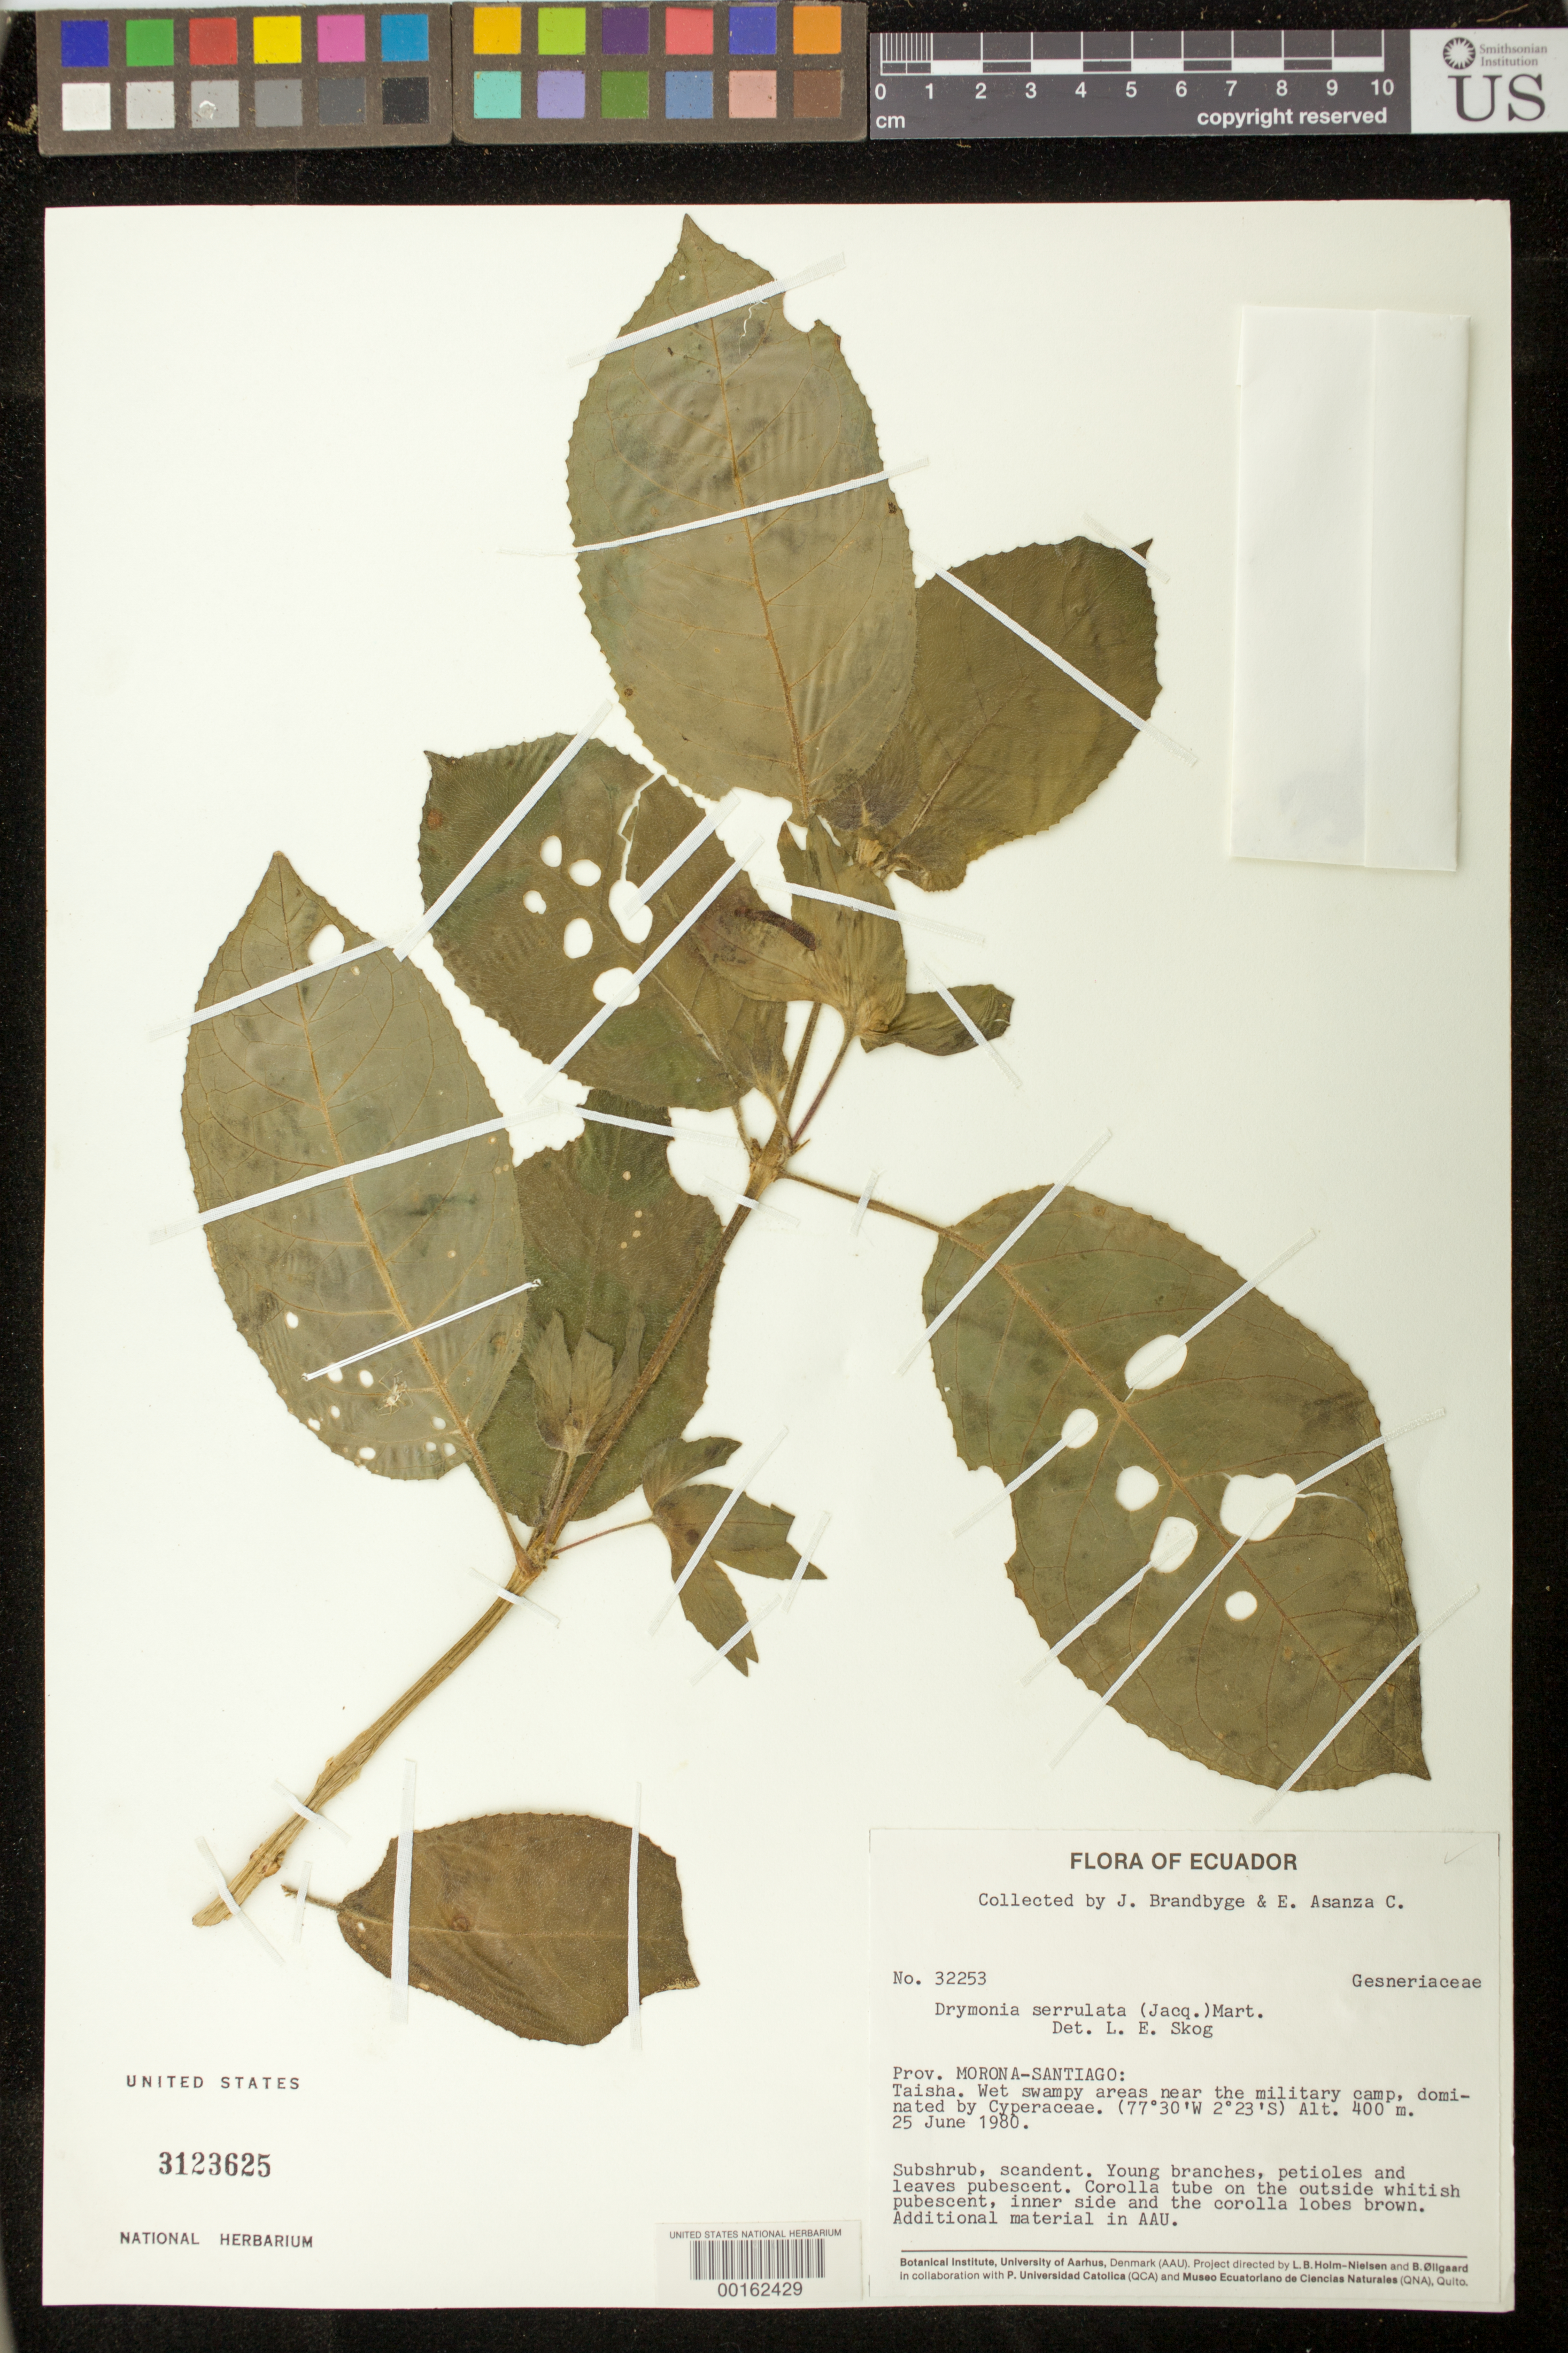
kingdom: Plantae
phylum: Tracheophyta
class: Magnoliopsida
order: Lamiales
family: Gesneriaceae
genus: Drymonia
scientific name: Drymonia serrulata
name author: (Jacq.) Mart.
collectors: J. Brandbyge & E. Asanza C.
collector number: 32253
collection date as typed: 25 Jun 1980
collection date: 1980-06-25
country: Ecuador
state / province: Morona-Santiago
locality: Taisha, near the military camp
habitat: Wet swampy areas dominated by Cyperaceae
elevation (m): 400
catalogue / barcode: US 3123625